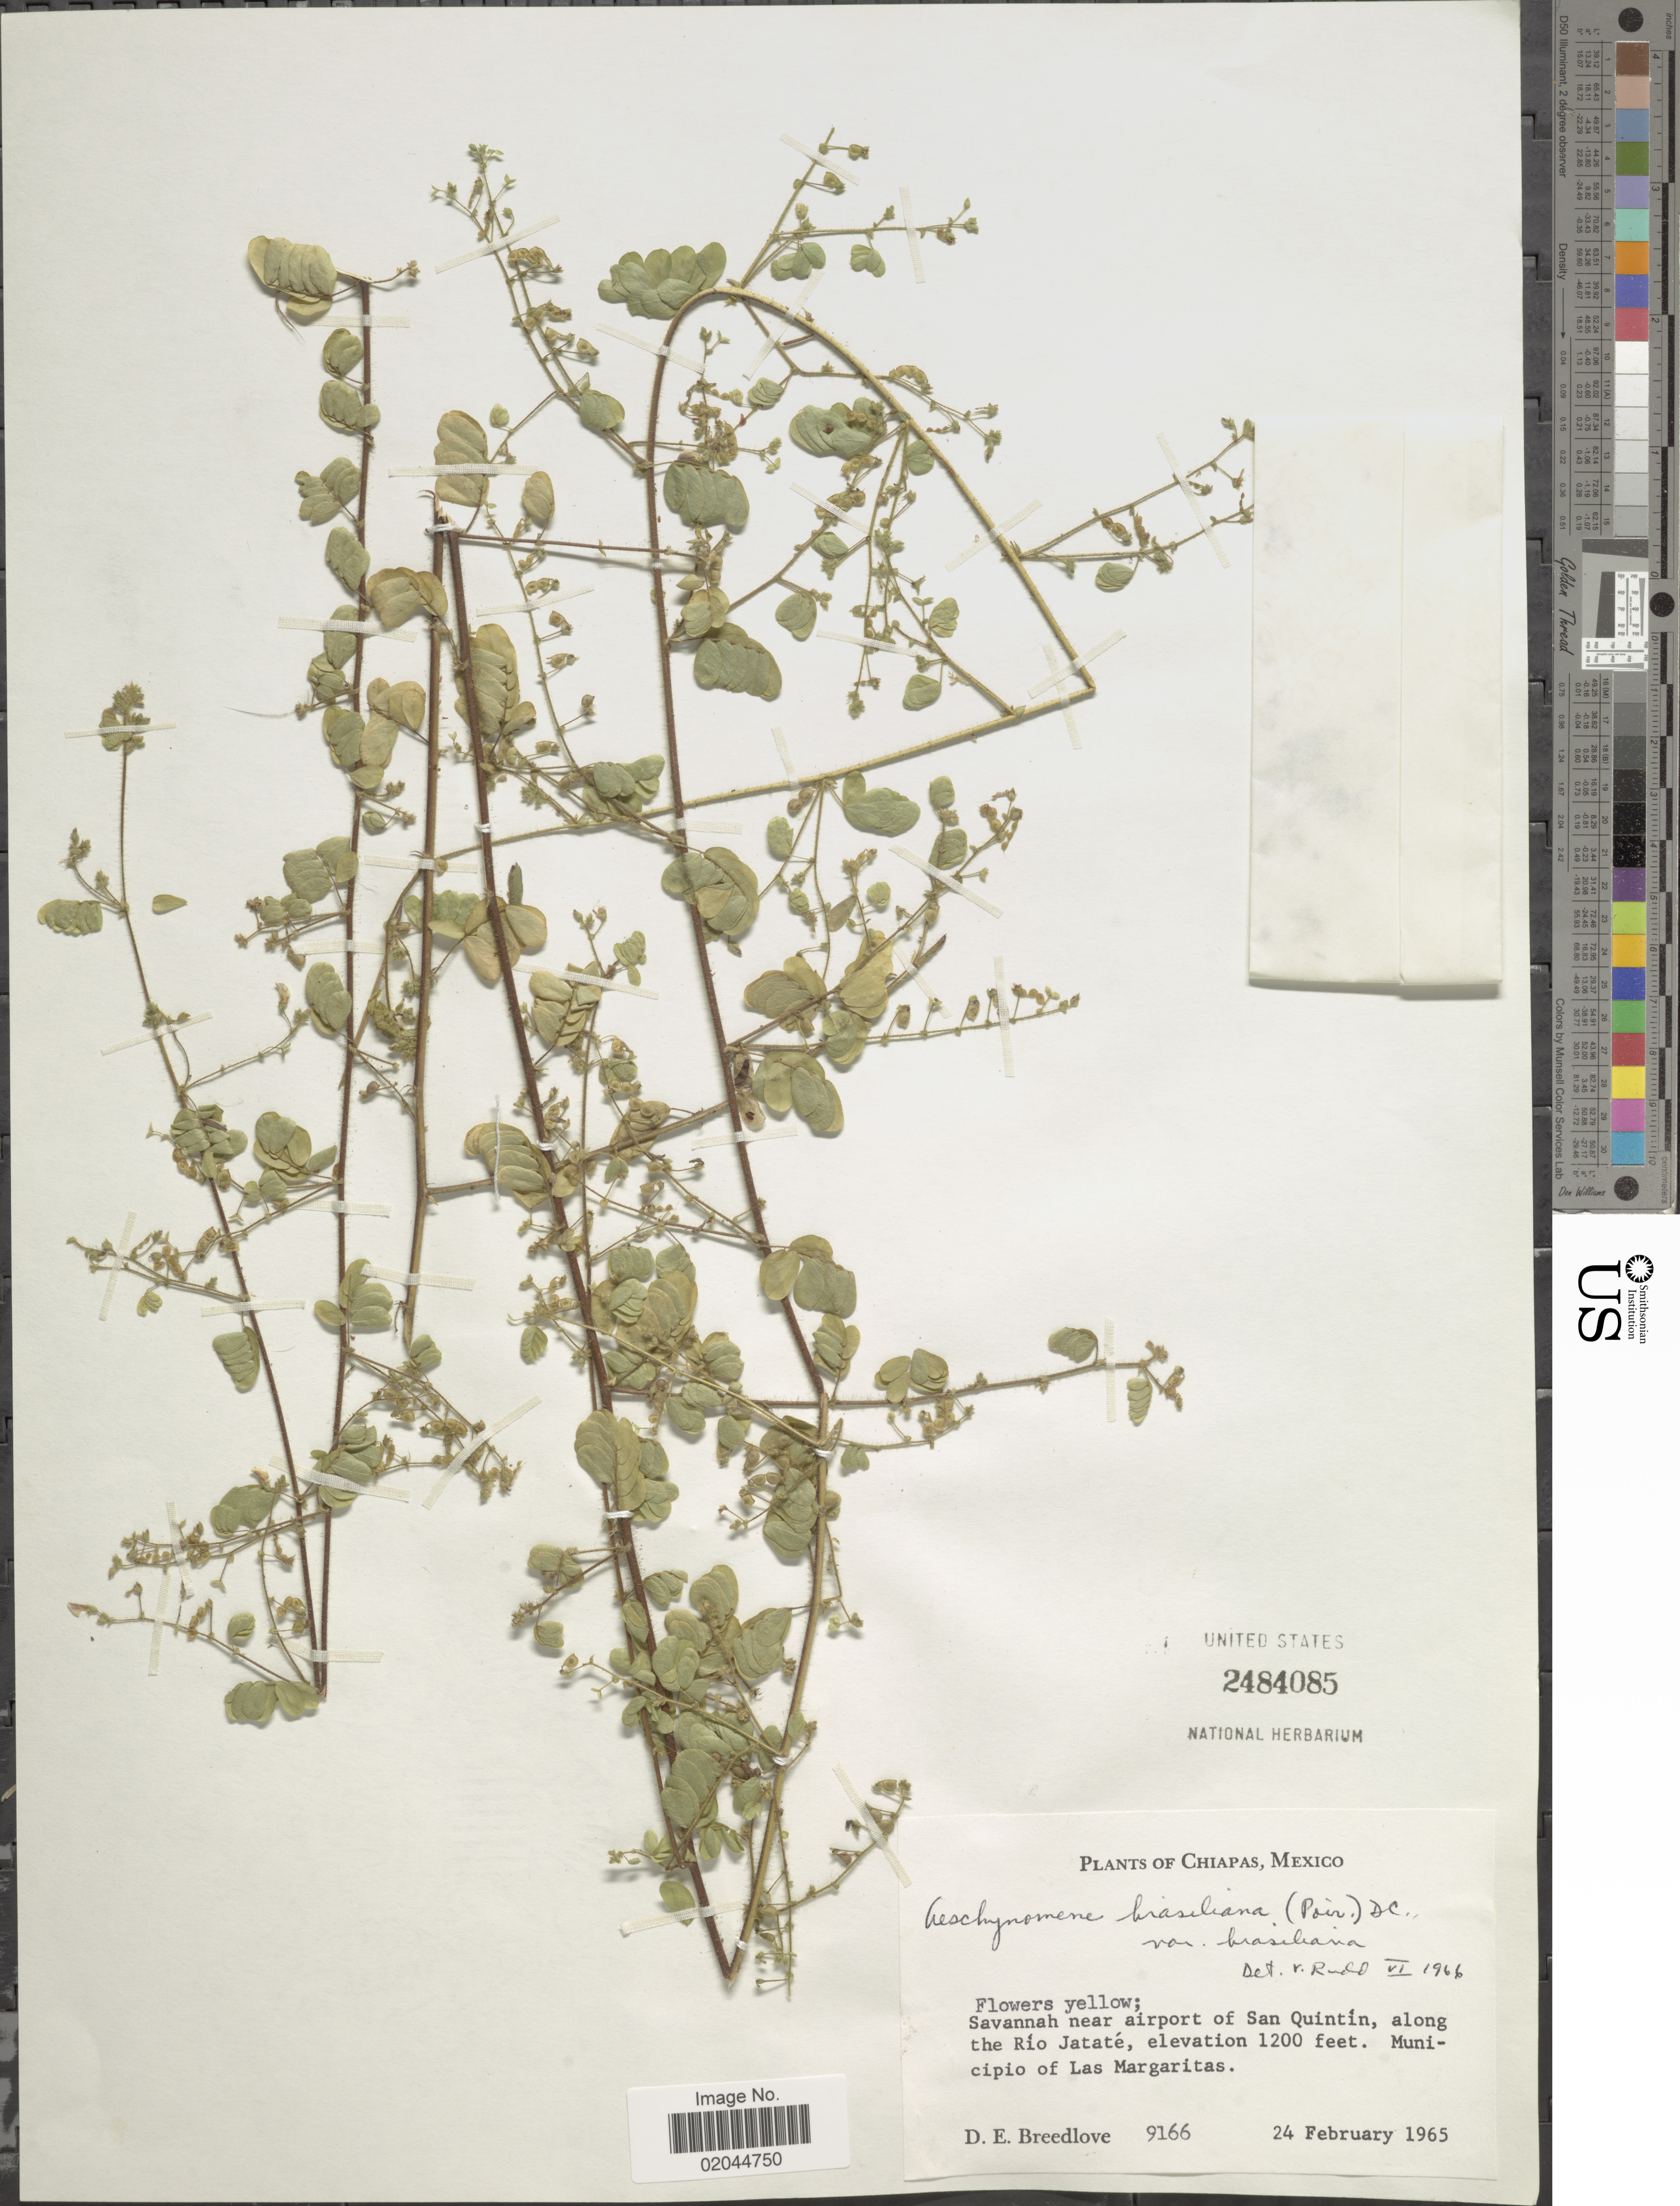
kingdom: Plantae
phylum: Tracheophyta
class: Magnoliopsida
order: Fabales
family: Fabaceae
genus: Aeschynomene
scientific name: Aeschynomene brasiliana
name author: (Poir.) DC.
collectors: D. E. Breedlove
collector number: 9166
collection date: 1965-02-24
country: Mexico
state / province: Chiapas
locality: Savannah near airport of San Quintin, along the Rio Jatate, Municipio of Las Margaritas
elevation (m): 366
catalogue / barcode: US 2484085